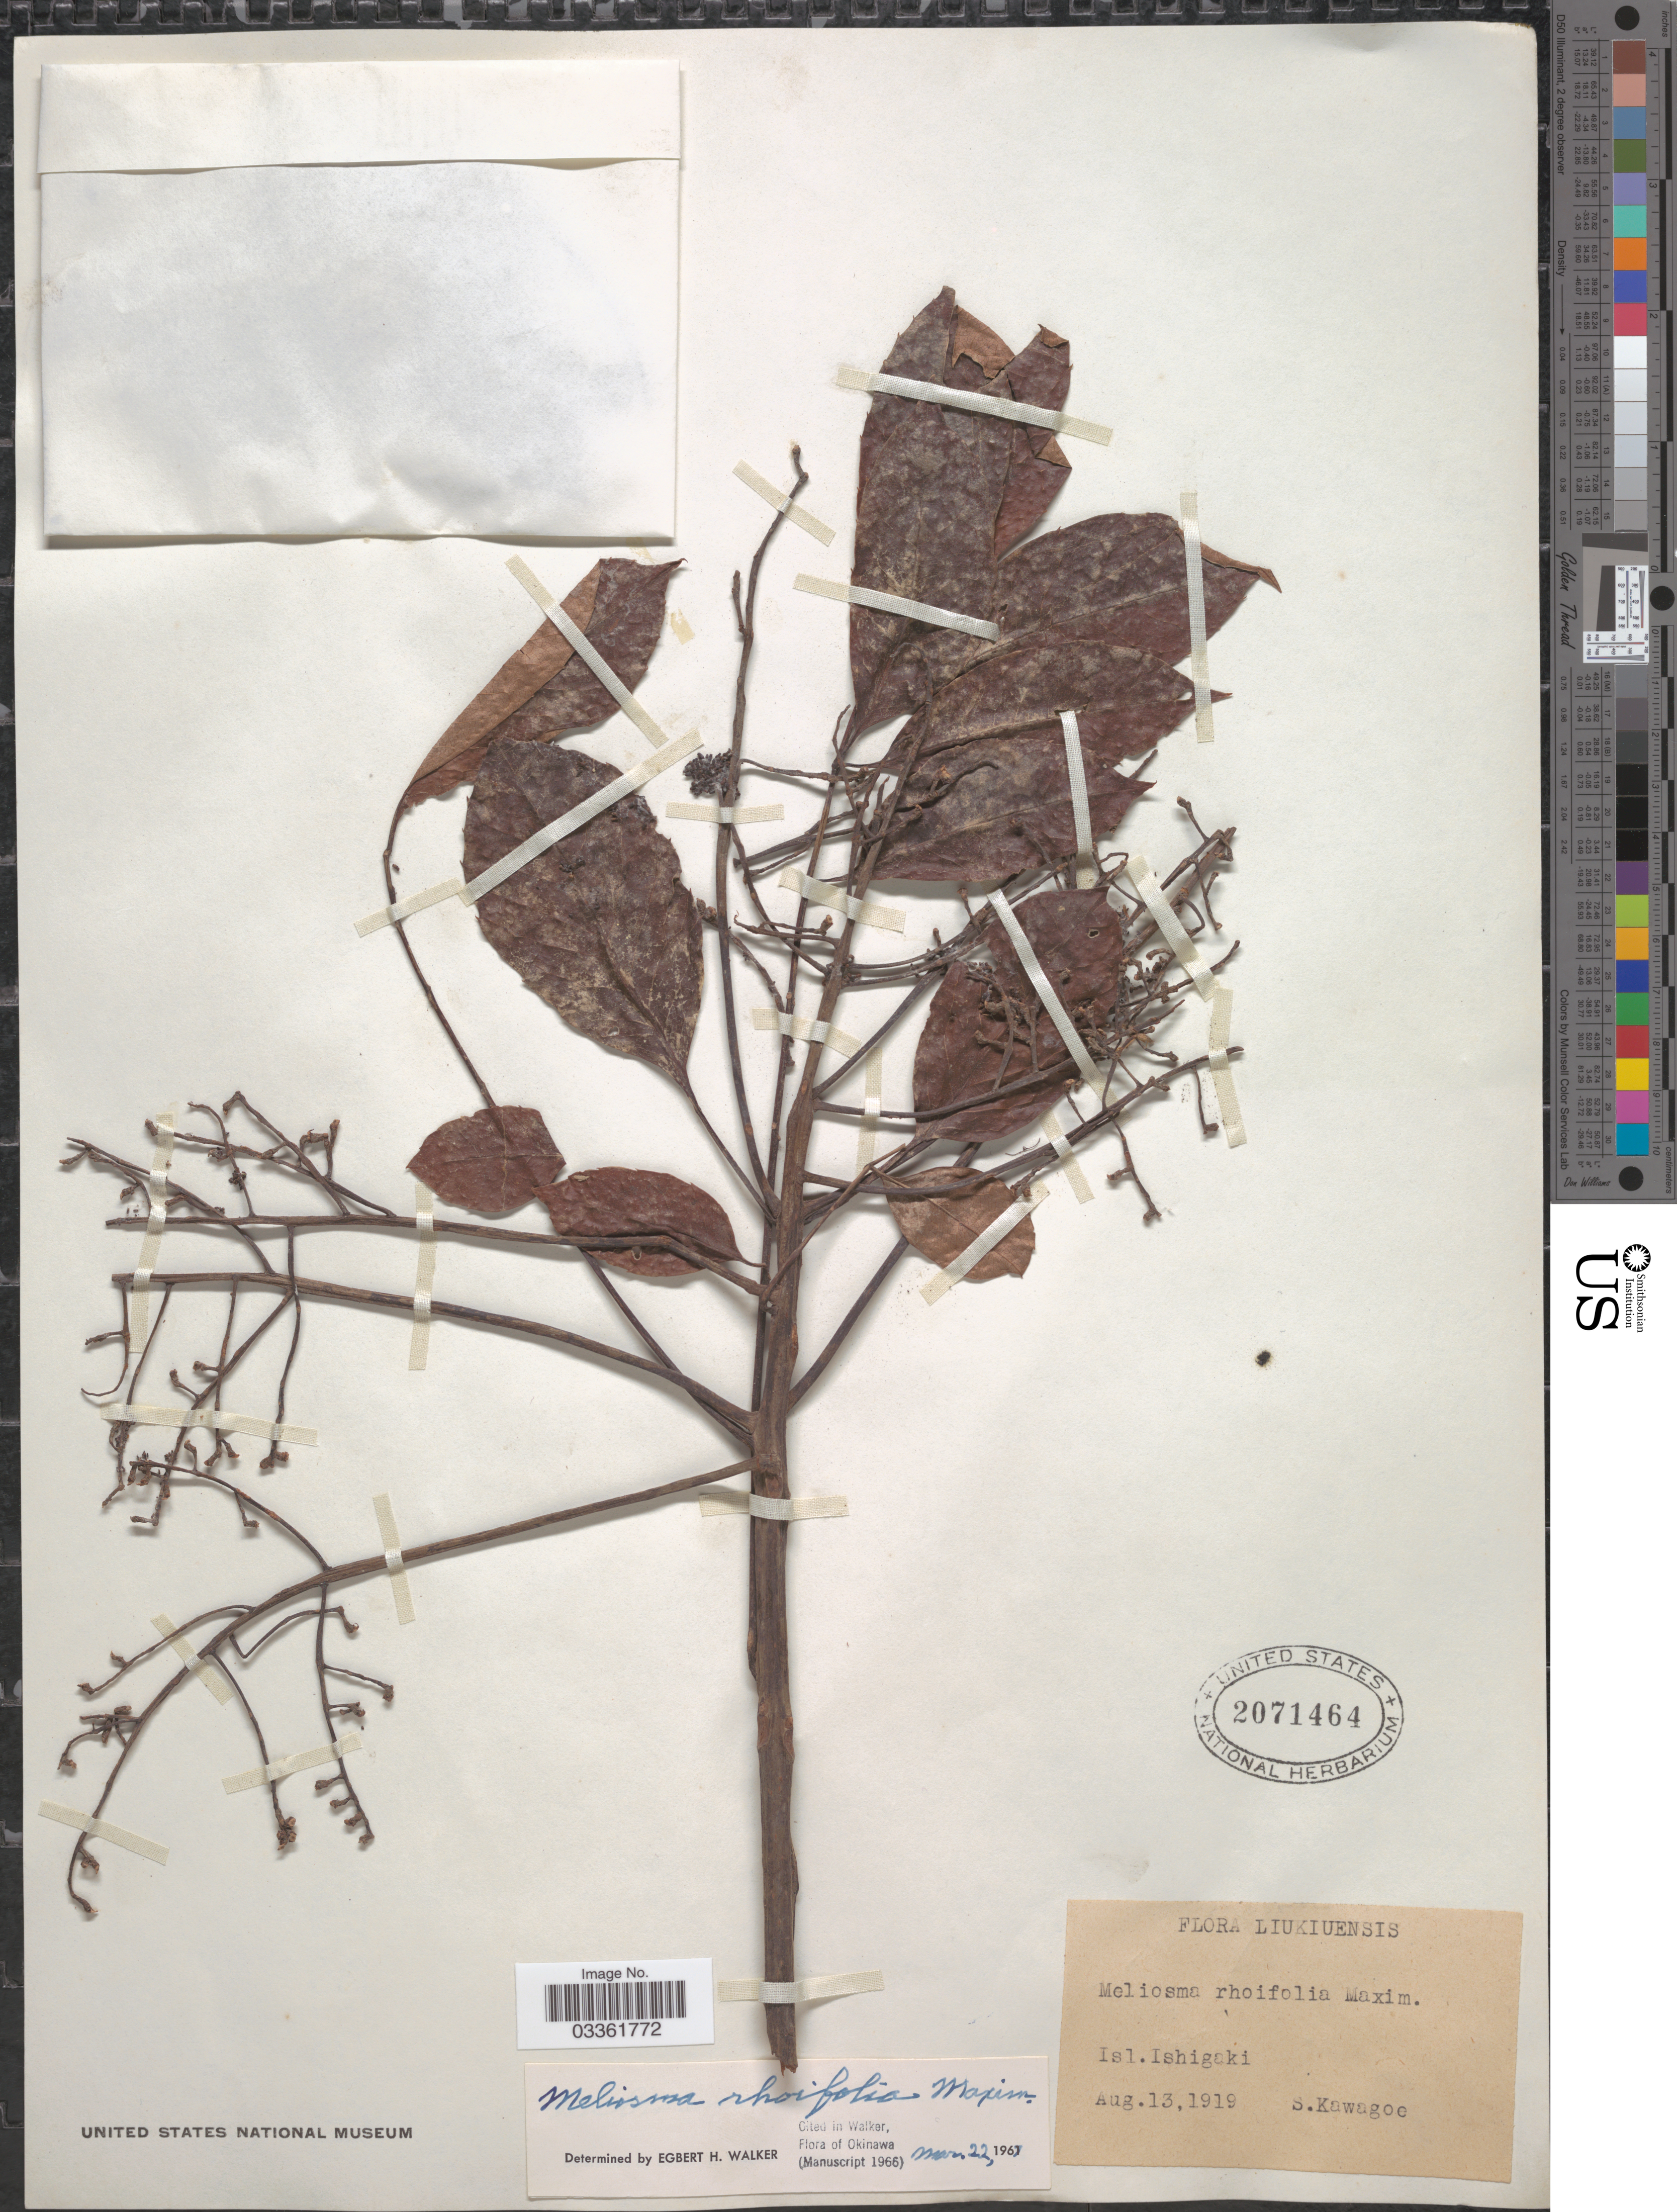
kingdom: Plantae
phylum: Tracheophyta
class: Magnoliopsida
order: Proteales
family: Sabiaceae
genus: Meliosma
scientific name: Meliosma rhoifolia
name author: Maxim.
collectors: S. Kawagoe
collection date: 1919-08-13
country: Japan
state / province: Okinawa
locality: Liukiuensis. Isl. Ishigaki.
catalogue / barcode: US 2071464